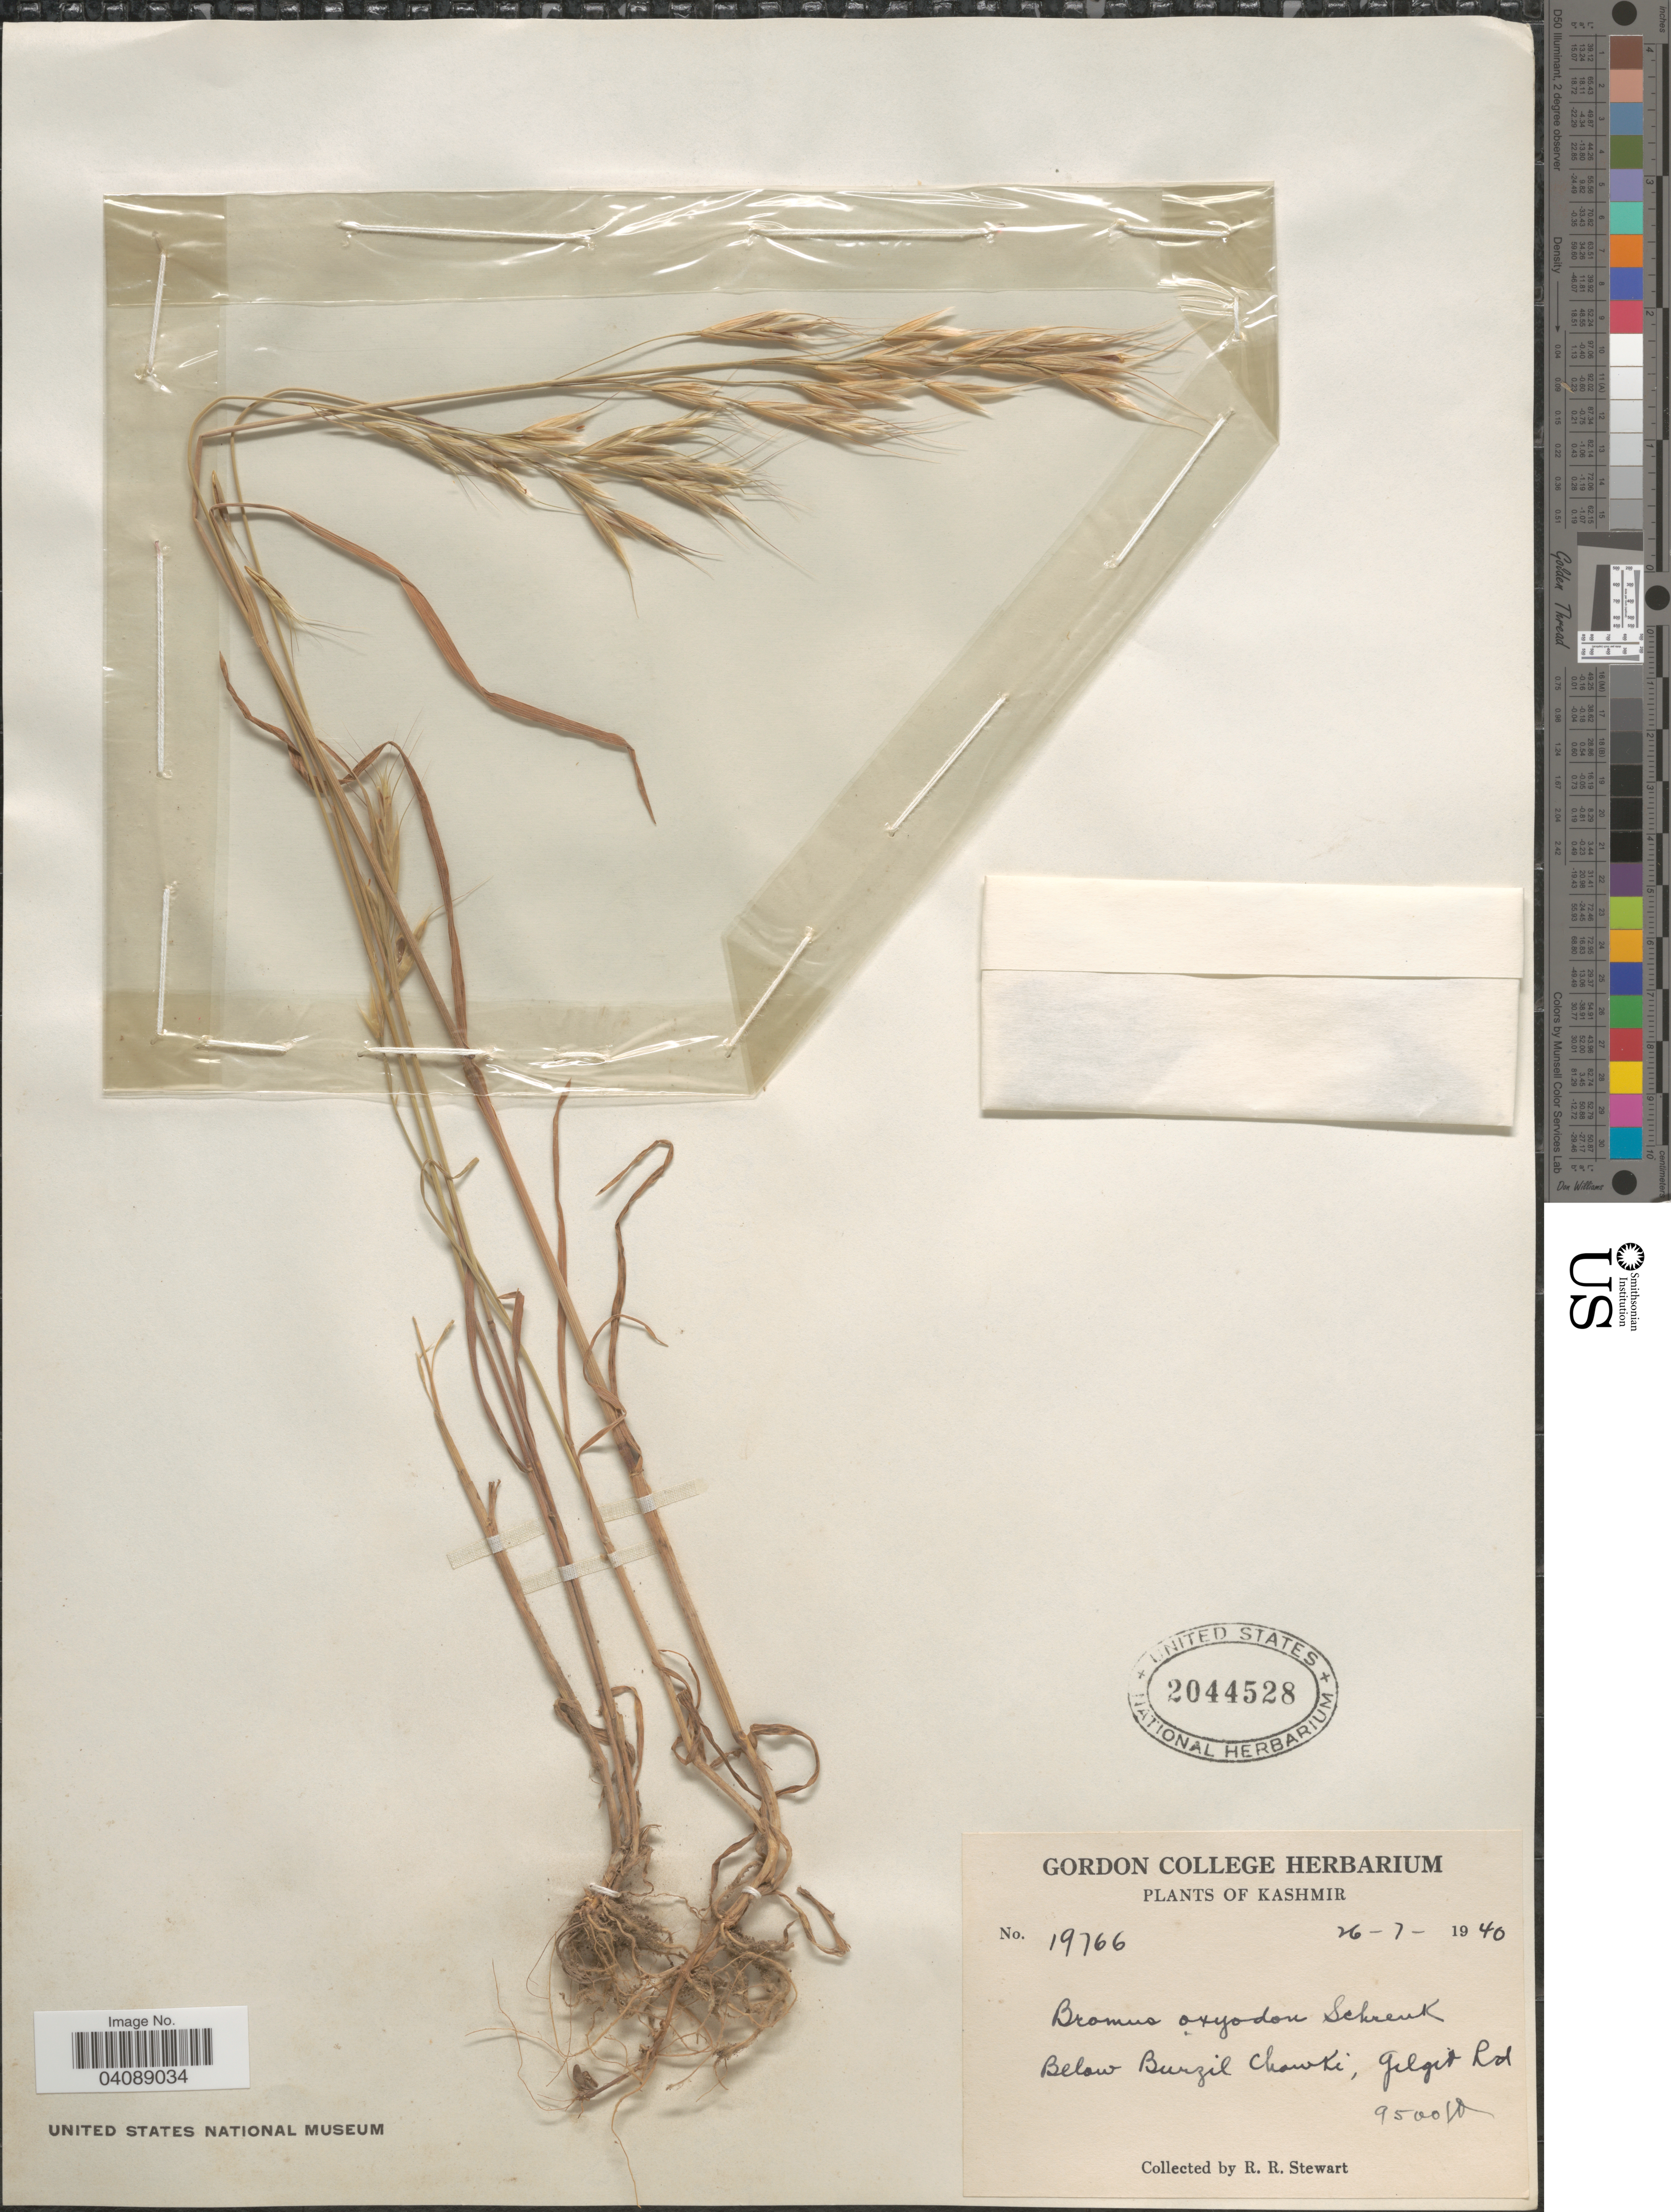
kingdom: Plantae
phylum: Tracheophyta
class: Liliopsida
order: Poales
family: Poaceae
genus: Bromus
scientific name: Bromus oxyodon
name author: Schrenk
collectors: R. Stewart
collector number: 19766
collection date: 1940-07-26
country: Pakistan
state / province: Gilgit-Baltistan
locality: Kashmir. Below Burzil Chowki, Gilgit Rd.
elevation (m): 2896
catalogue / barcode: US 2044528